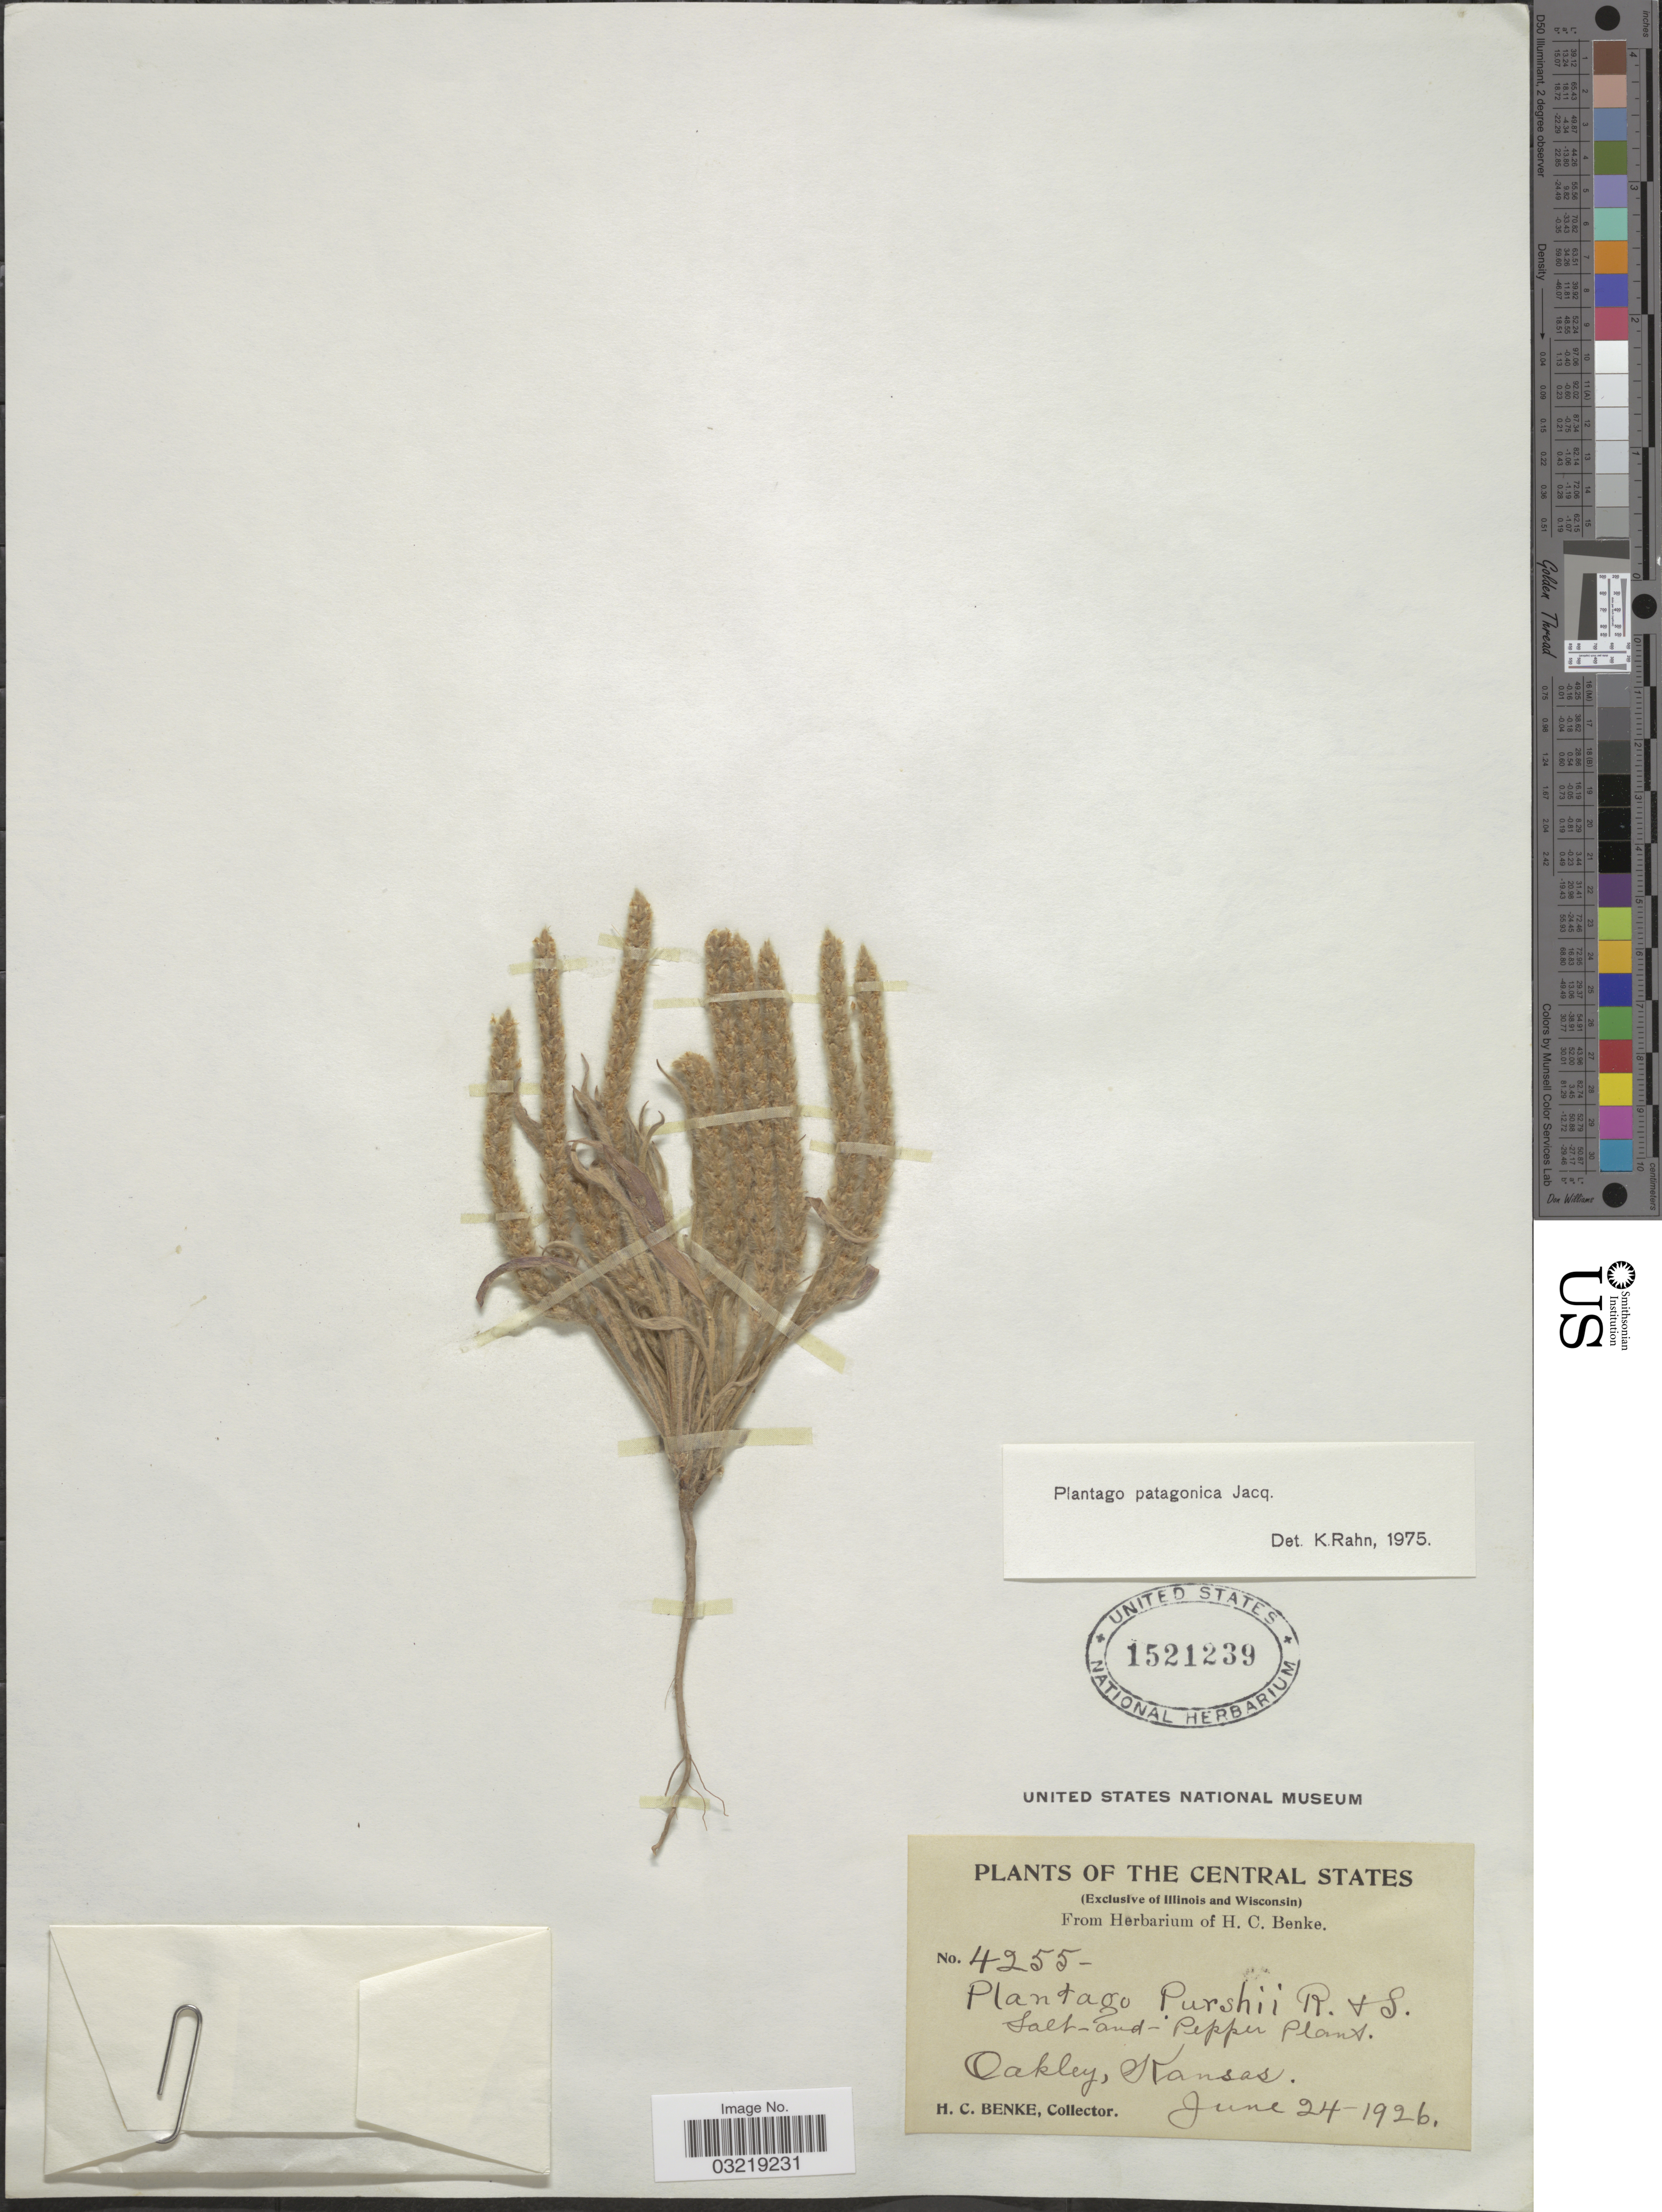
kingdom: Plantae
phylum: Tracheophyta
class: Magnoliopsida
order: Lamiales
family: Plantaginaceae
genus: Plantago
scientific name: Plantago patagonica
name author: Jacq.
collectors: H. Benke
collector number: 4255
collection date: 1926-06-24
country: United States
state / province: Kansas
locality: The Central States. Oakley.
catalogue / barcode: US 1521239